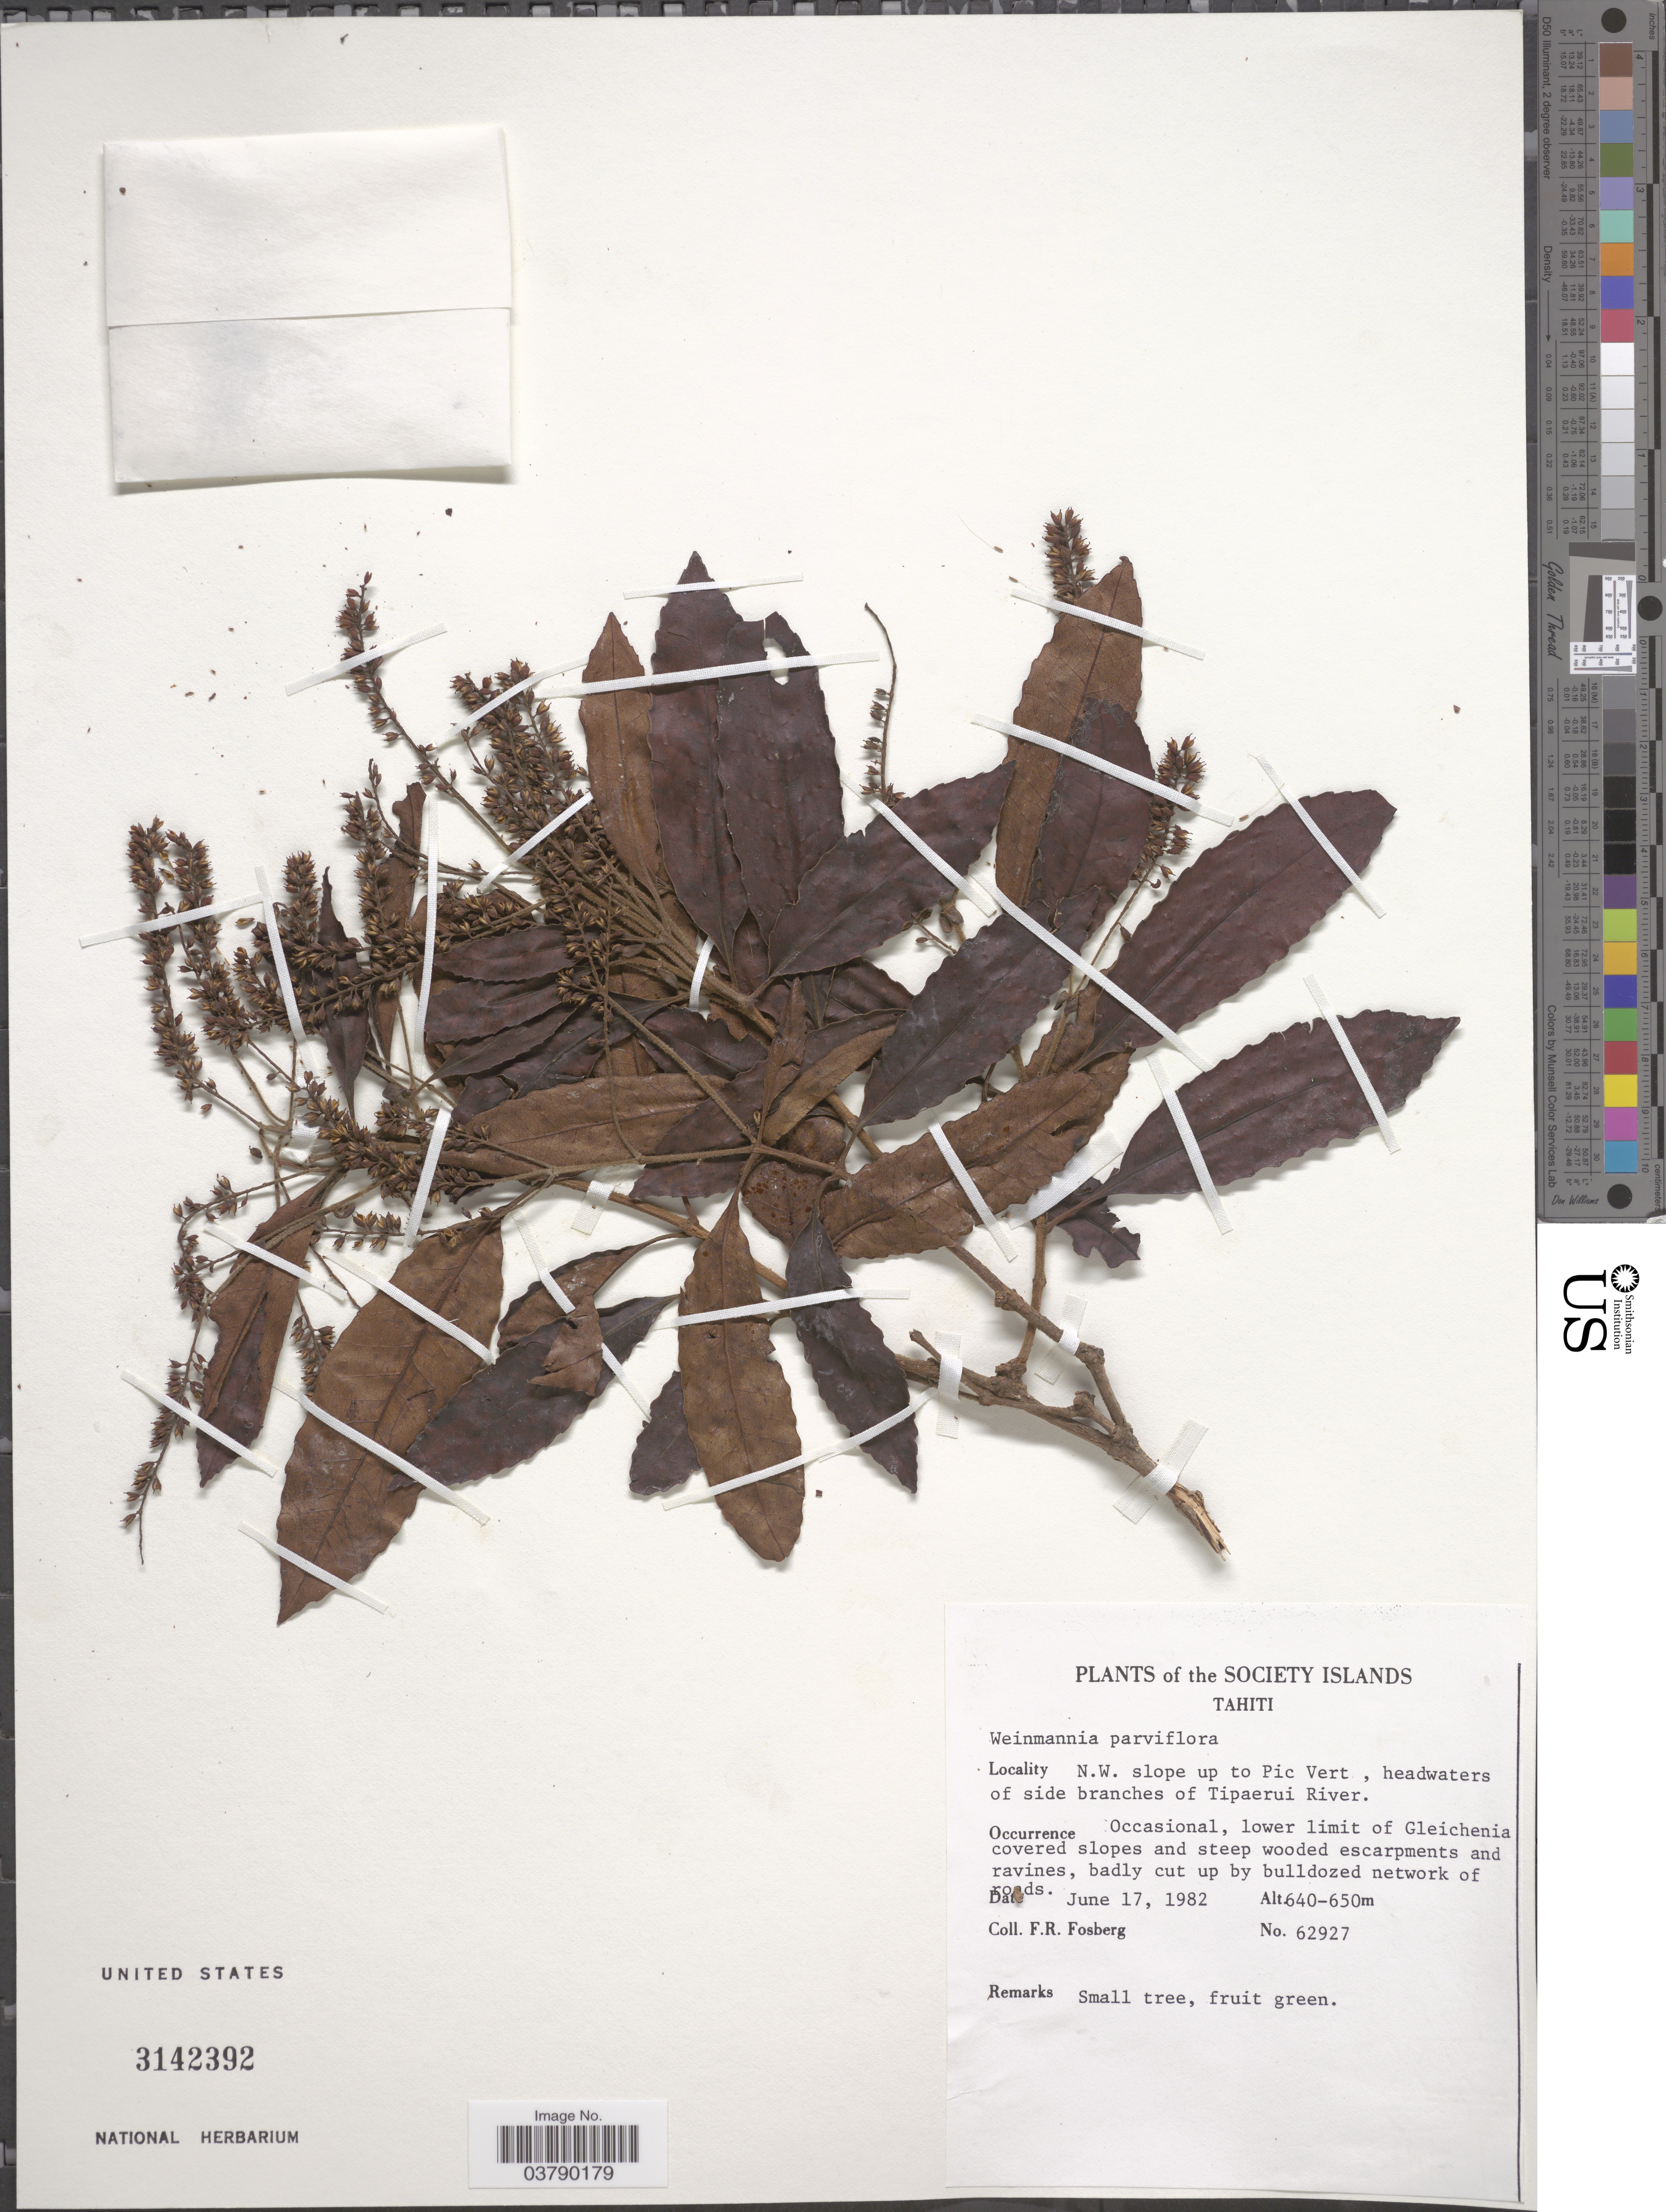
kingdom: Plantae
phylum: Tracheophyta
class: Magnoliopsida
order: Oxalidales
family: Cunoniaceae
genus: Pterophylla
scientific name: Pterophylla parviflora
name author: (G. Forst.) Pillon & H.C. Hopkins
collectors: F. R. Fosberg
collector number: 62927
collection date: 1982-06-17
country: French Polynesia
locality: Society Islands. Tahiti. N.W. slope up to Pic Vert, headwaters of side branches of Tipaerui River.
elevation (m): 640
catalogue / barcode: US 3142392